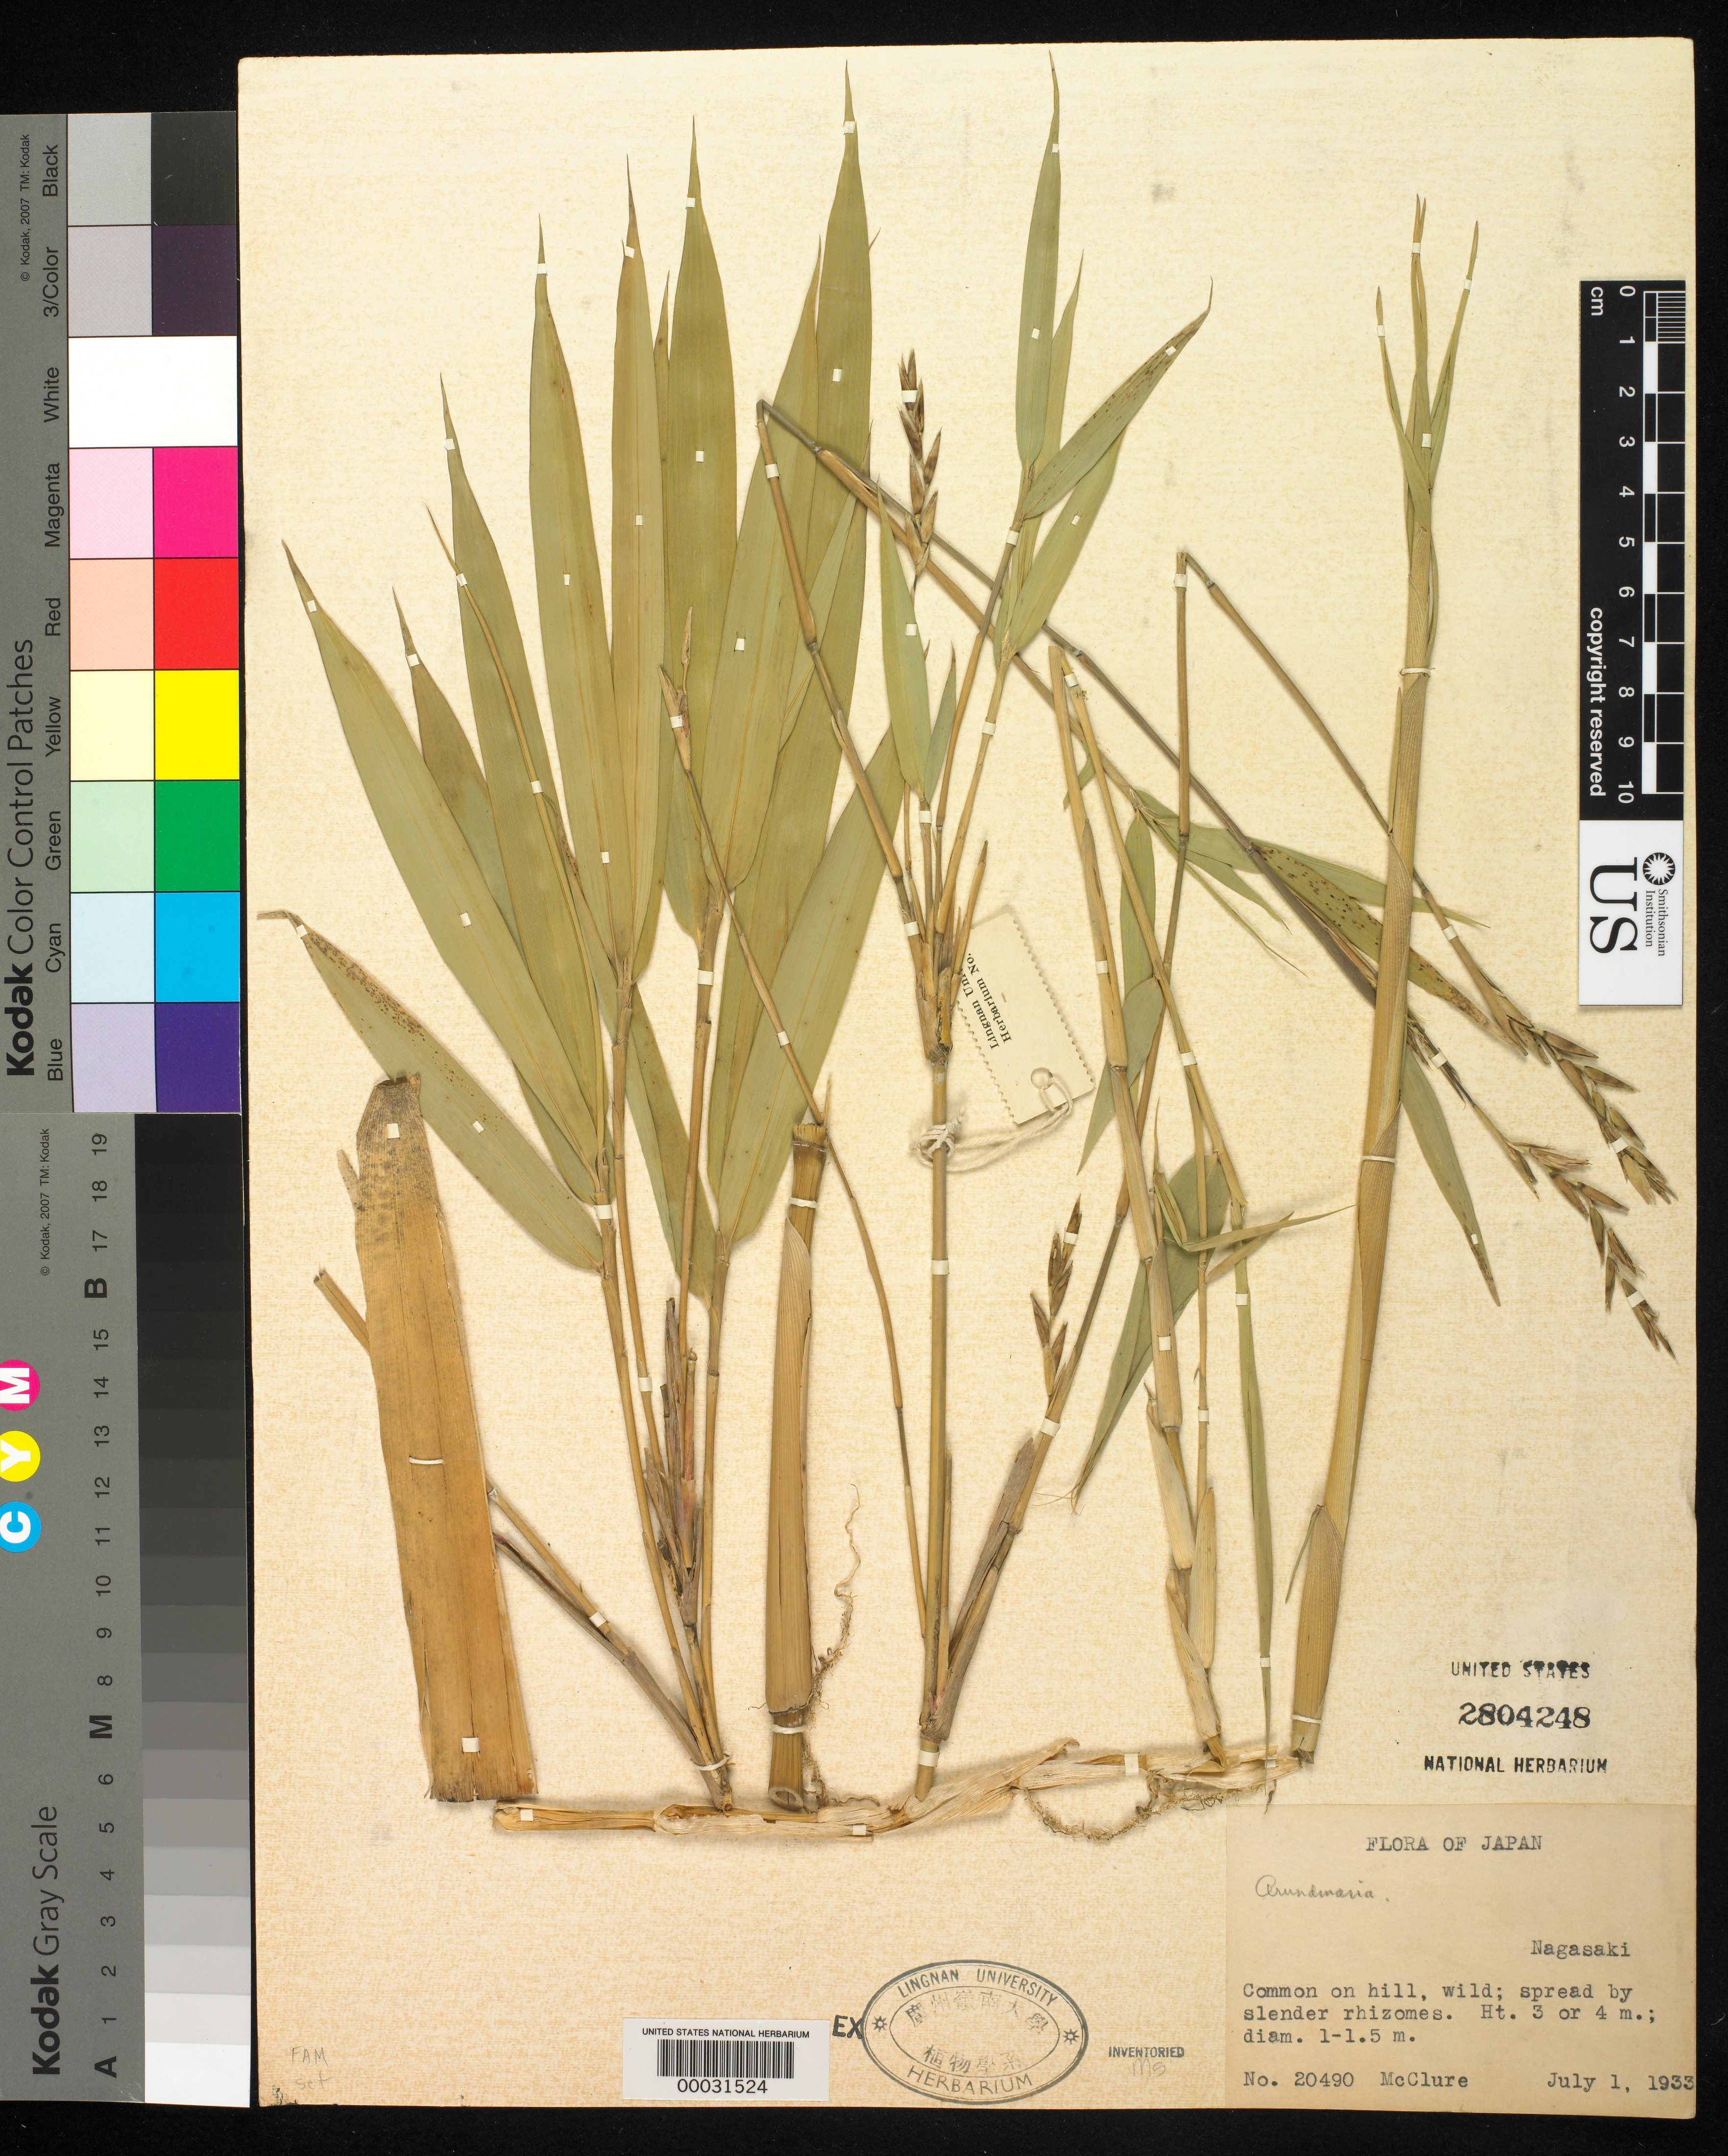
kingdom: Plantae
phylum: Tracheophyta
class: Liliopsida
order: Poales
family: Poaceae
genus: Arundinaria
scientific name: Arundinaria sp.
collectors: F. A. McClure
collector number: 20490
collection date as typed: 01 Jul 1933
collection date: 1933-07-01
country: Japan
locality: Nagasaki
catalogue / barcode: US 2804248